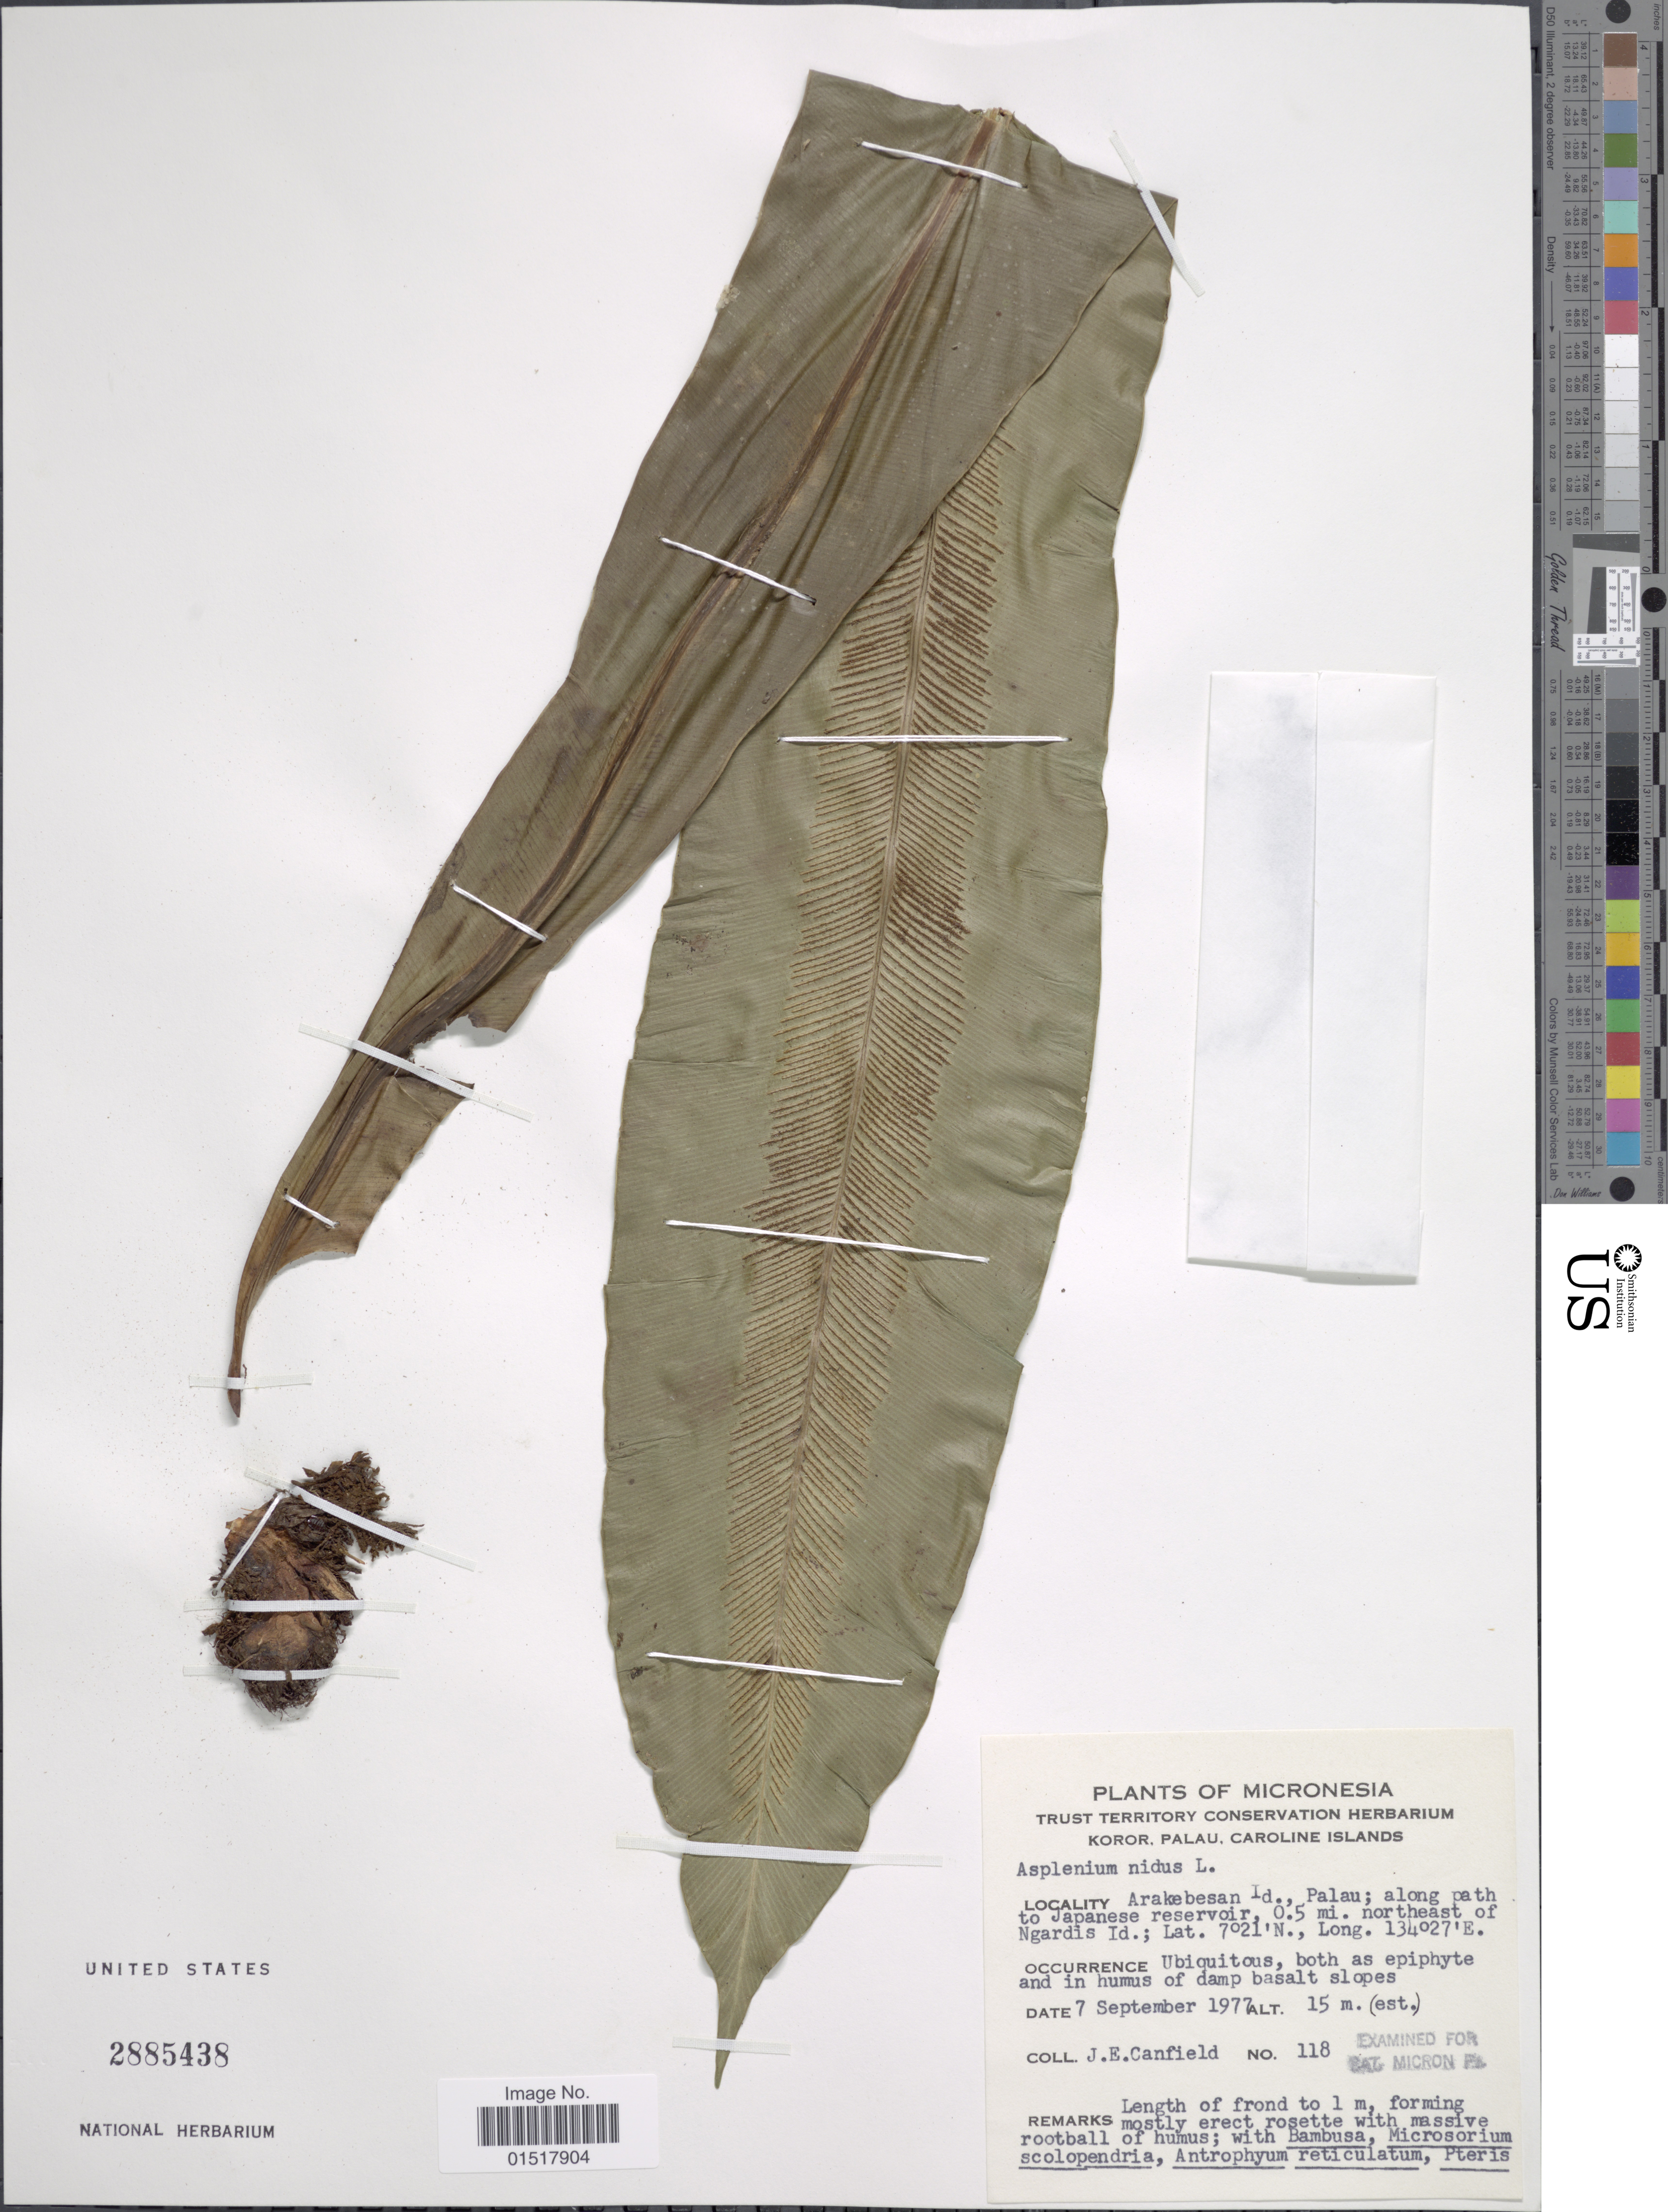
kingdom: Plantae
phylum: Tracheophyta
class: Polypodiopsida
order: Polypodiales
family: Aspleniaceae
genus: Asplenium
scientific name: Asplenium nidus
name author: L.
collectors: J. E. Canfield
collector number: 118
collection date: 1977-09-07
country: Palau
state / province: Koror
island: Ngerekebesang [Arakabesan]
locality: Arakebesan Id., Palau; along path to Japanese reservoir, 0.5 mi. northeast of Ngardis Id.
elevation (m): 15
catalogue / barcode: US 2885438